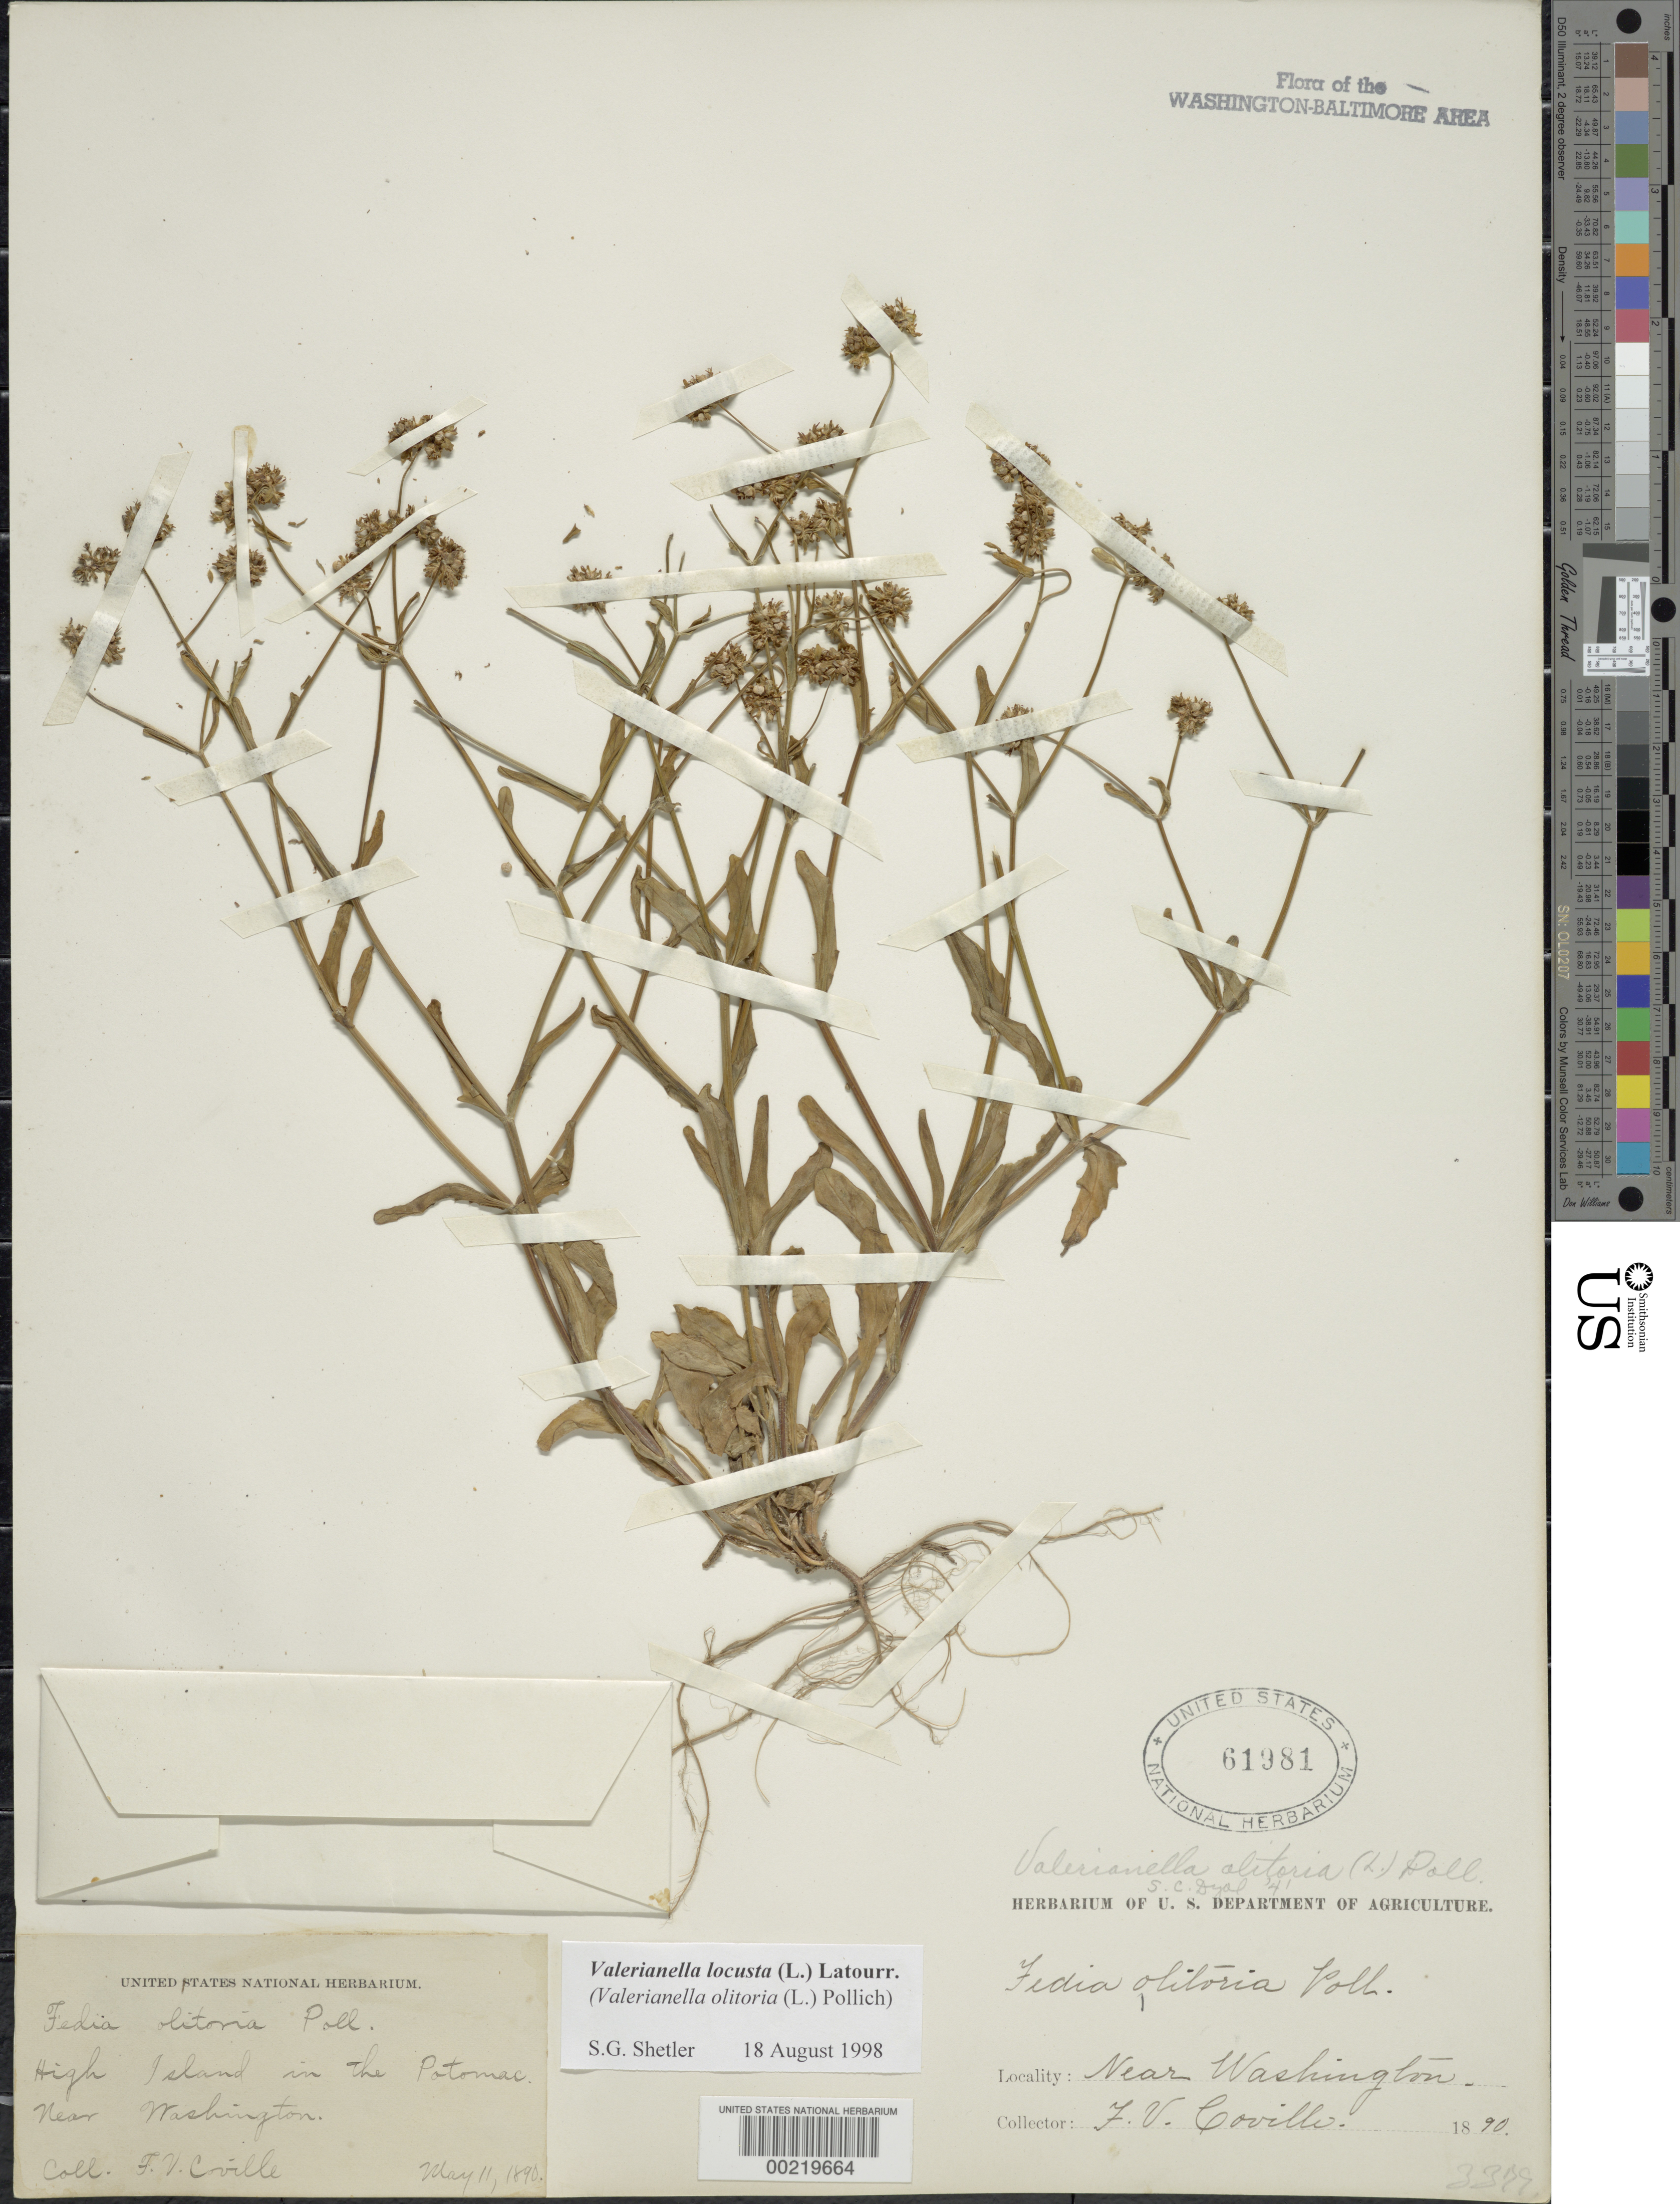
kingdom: Plantae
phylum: Tracheophyta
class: Magnoliopsida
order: Dipsacales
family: Caprifoliaceae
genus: Valerianella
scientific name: Valerianella locusta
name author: (L.) Latourr.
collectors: F. V. Coville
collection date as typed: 11 May 1890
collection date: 1890-05-11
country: United States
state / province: Maryland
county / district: Montgomery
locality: High Island in the Potomac near Washington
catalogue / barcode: US 61981